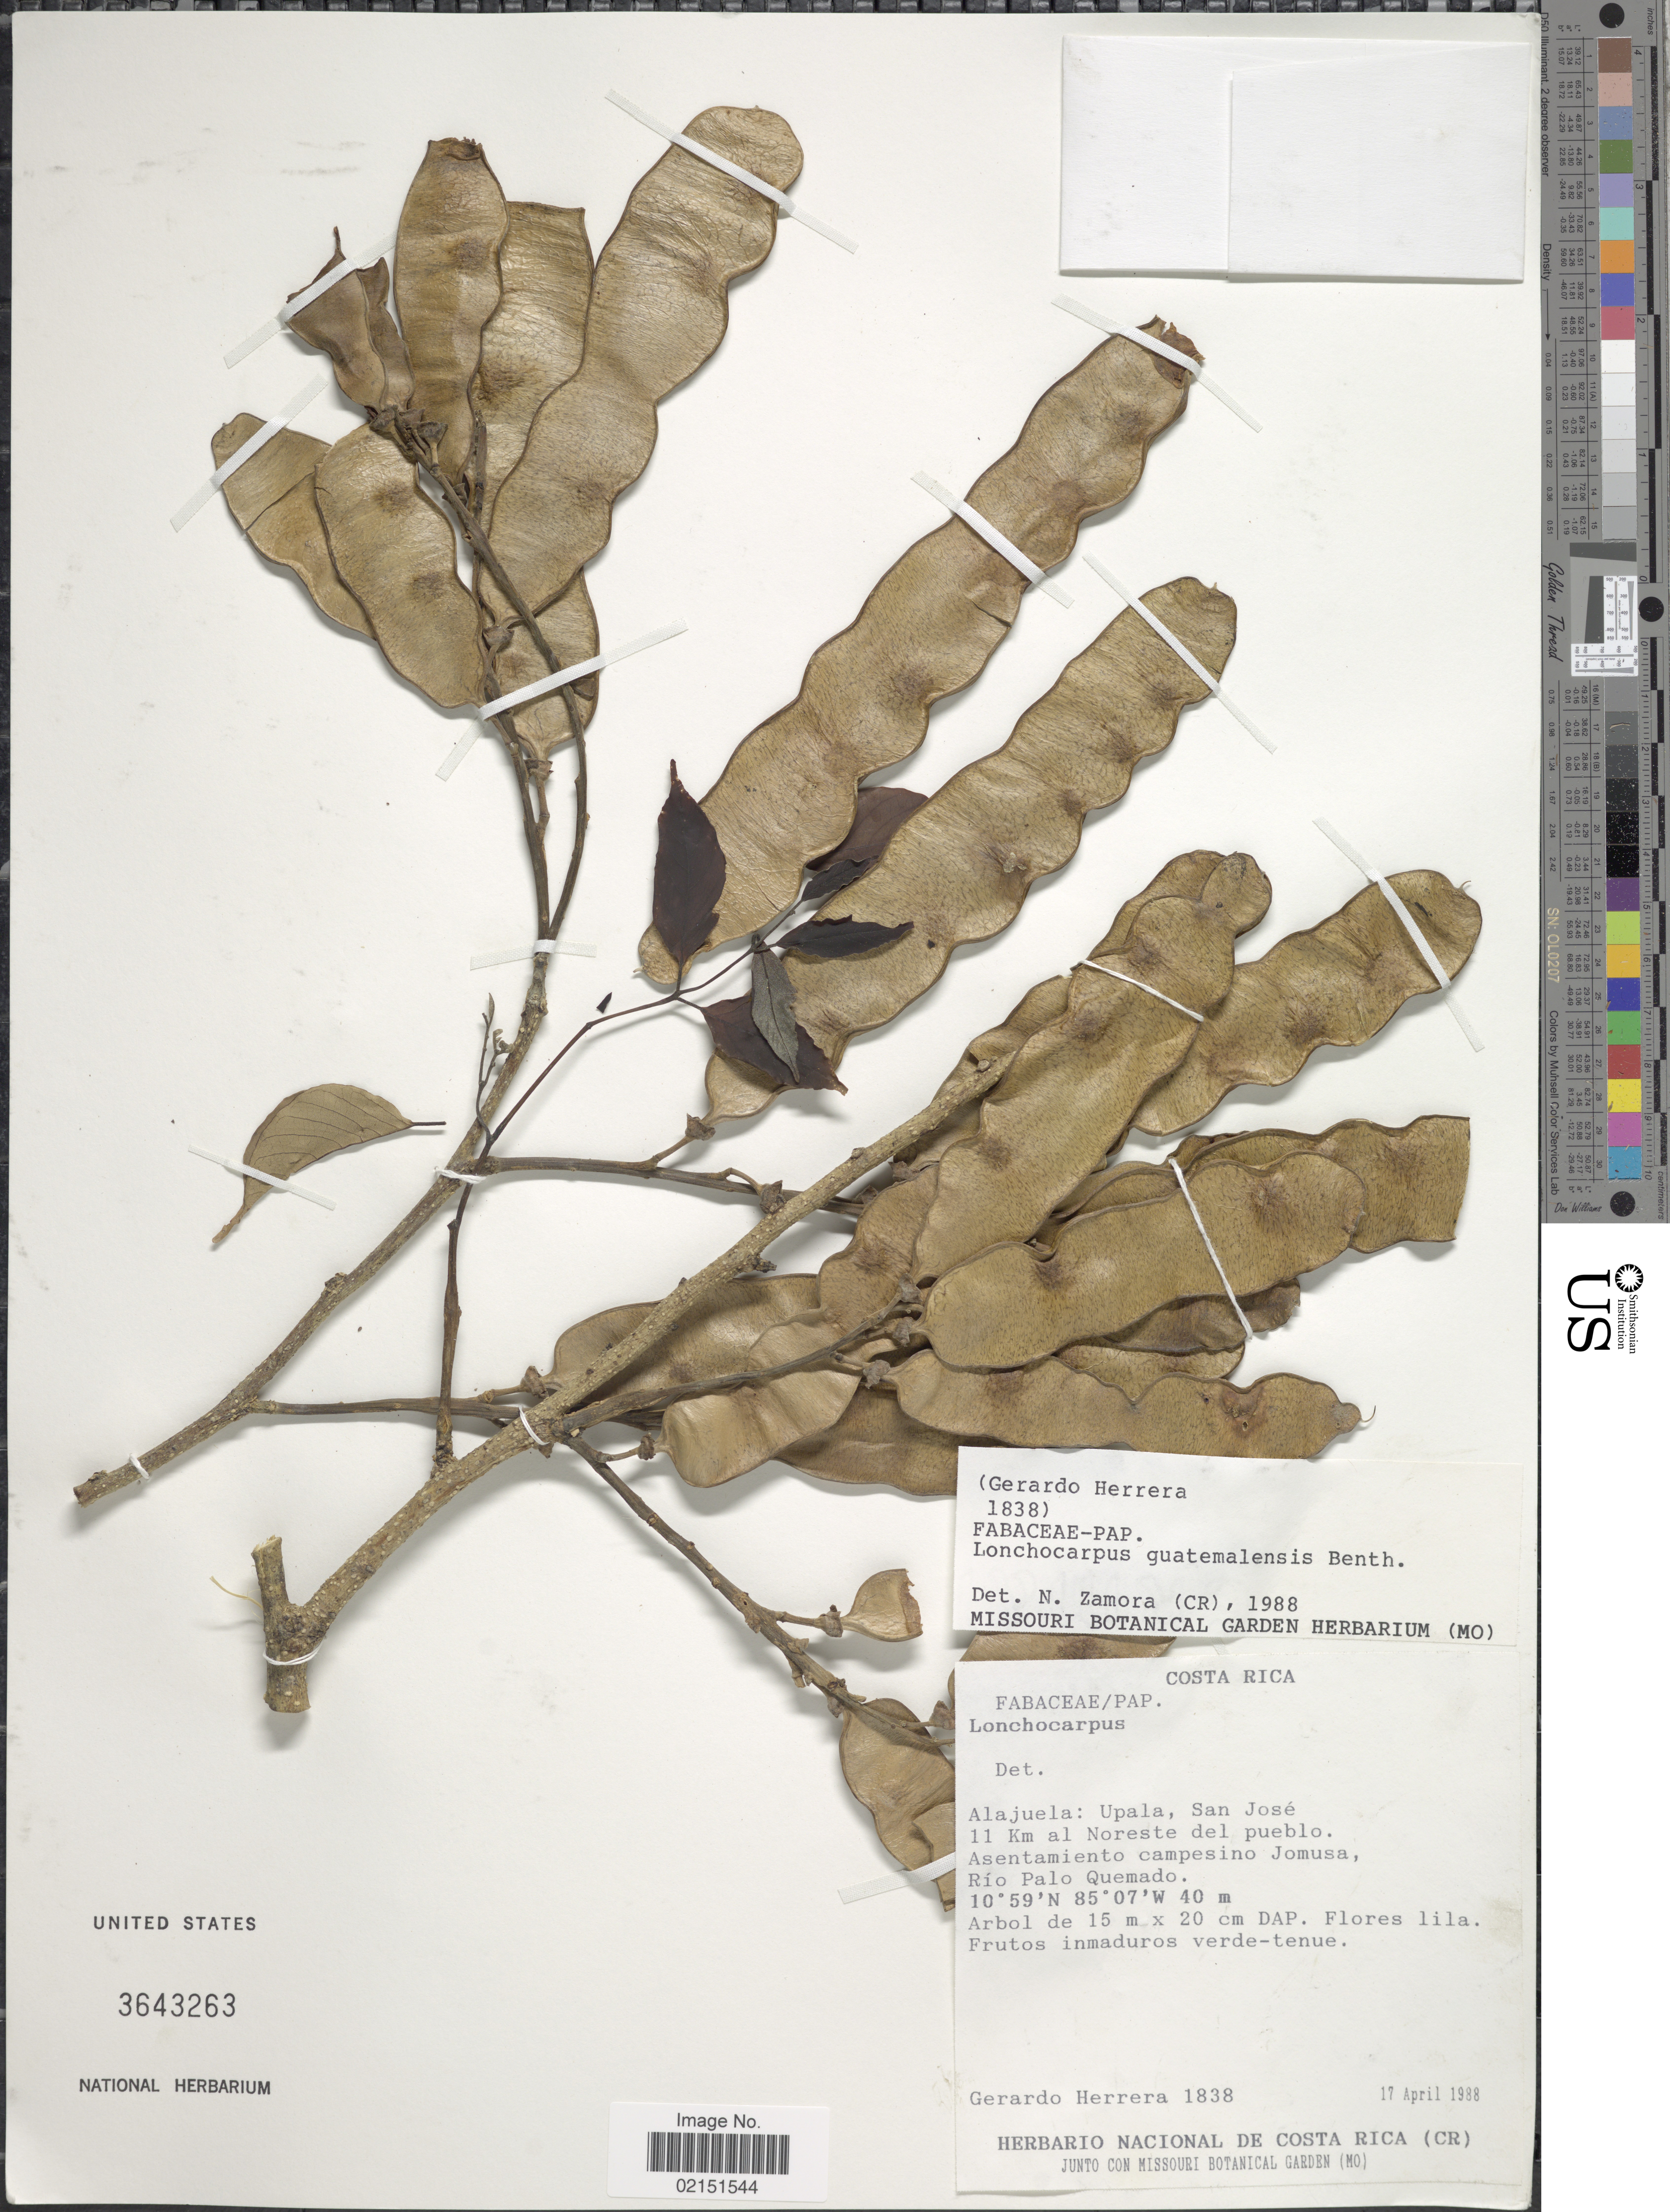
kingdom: Plantae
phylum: Tracheophyta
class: Magnoliopsida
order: Fabales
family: Fabaceae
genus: Lonchocarpus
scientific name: Lonchocarpus guatemalensis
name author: Benth.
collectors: G. Herrera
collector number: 1838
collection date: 1988-04-17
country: Costa Rica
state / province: Alajuela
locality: Alajuela: Upala, San Jose. 11 Km al Noreste del pueblo. Asentamiento campesino Jomusa, Rio Palo Quemado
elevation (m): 40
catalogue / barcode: US 3643263